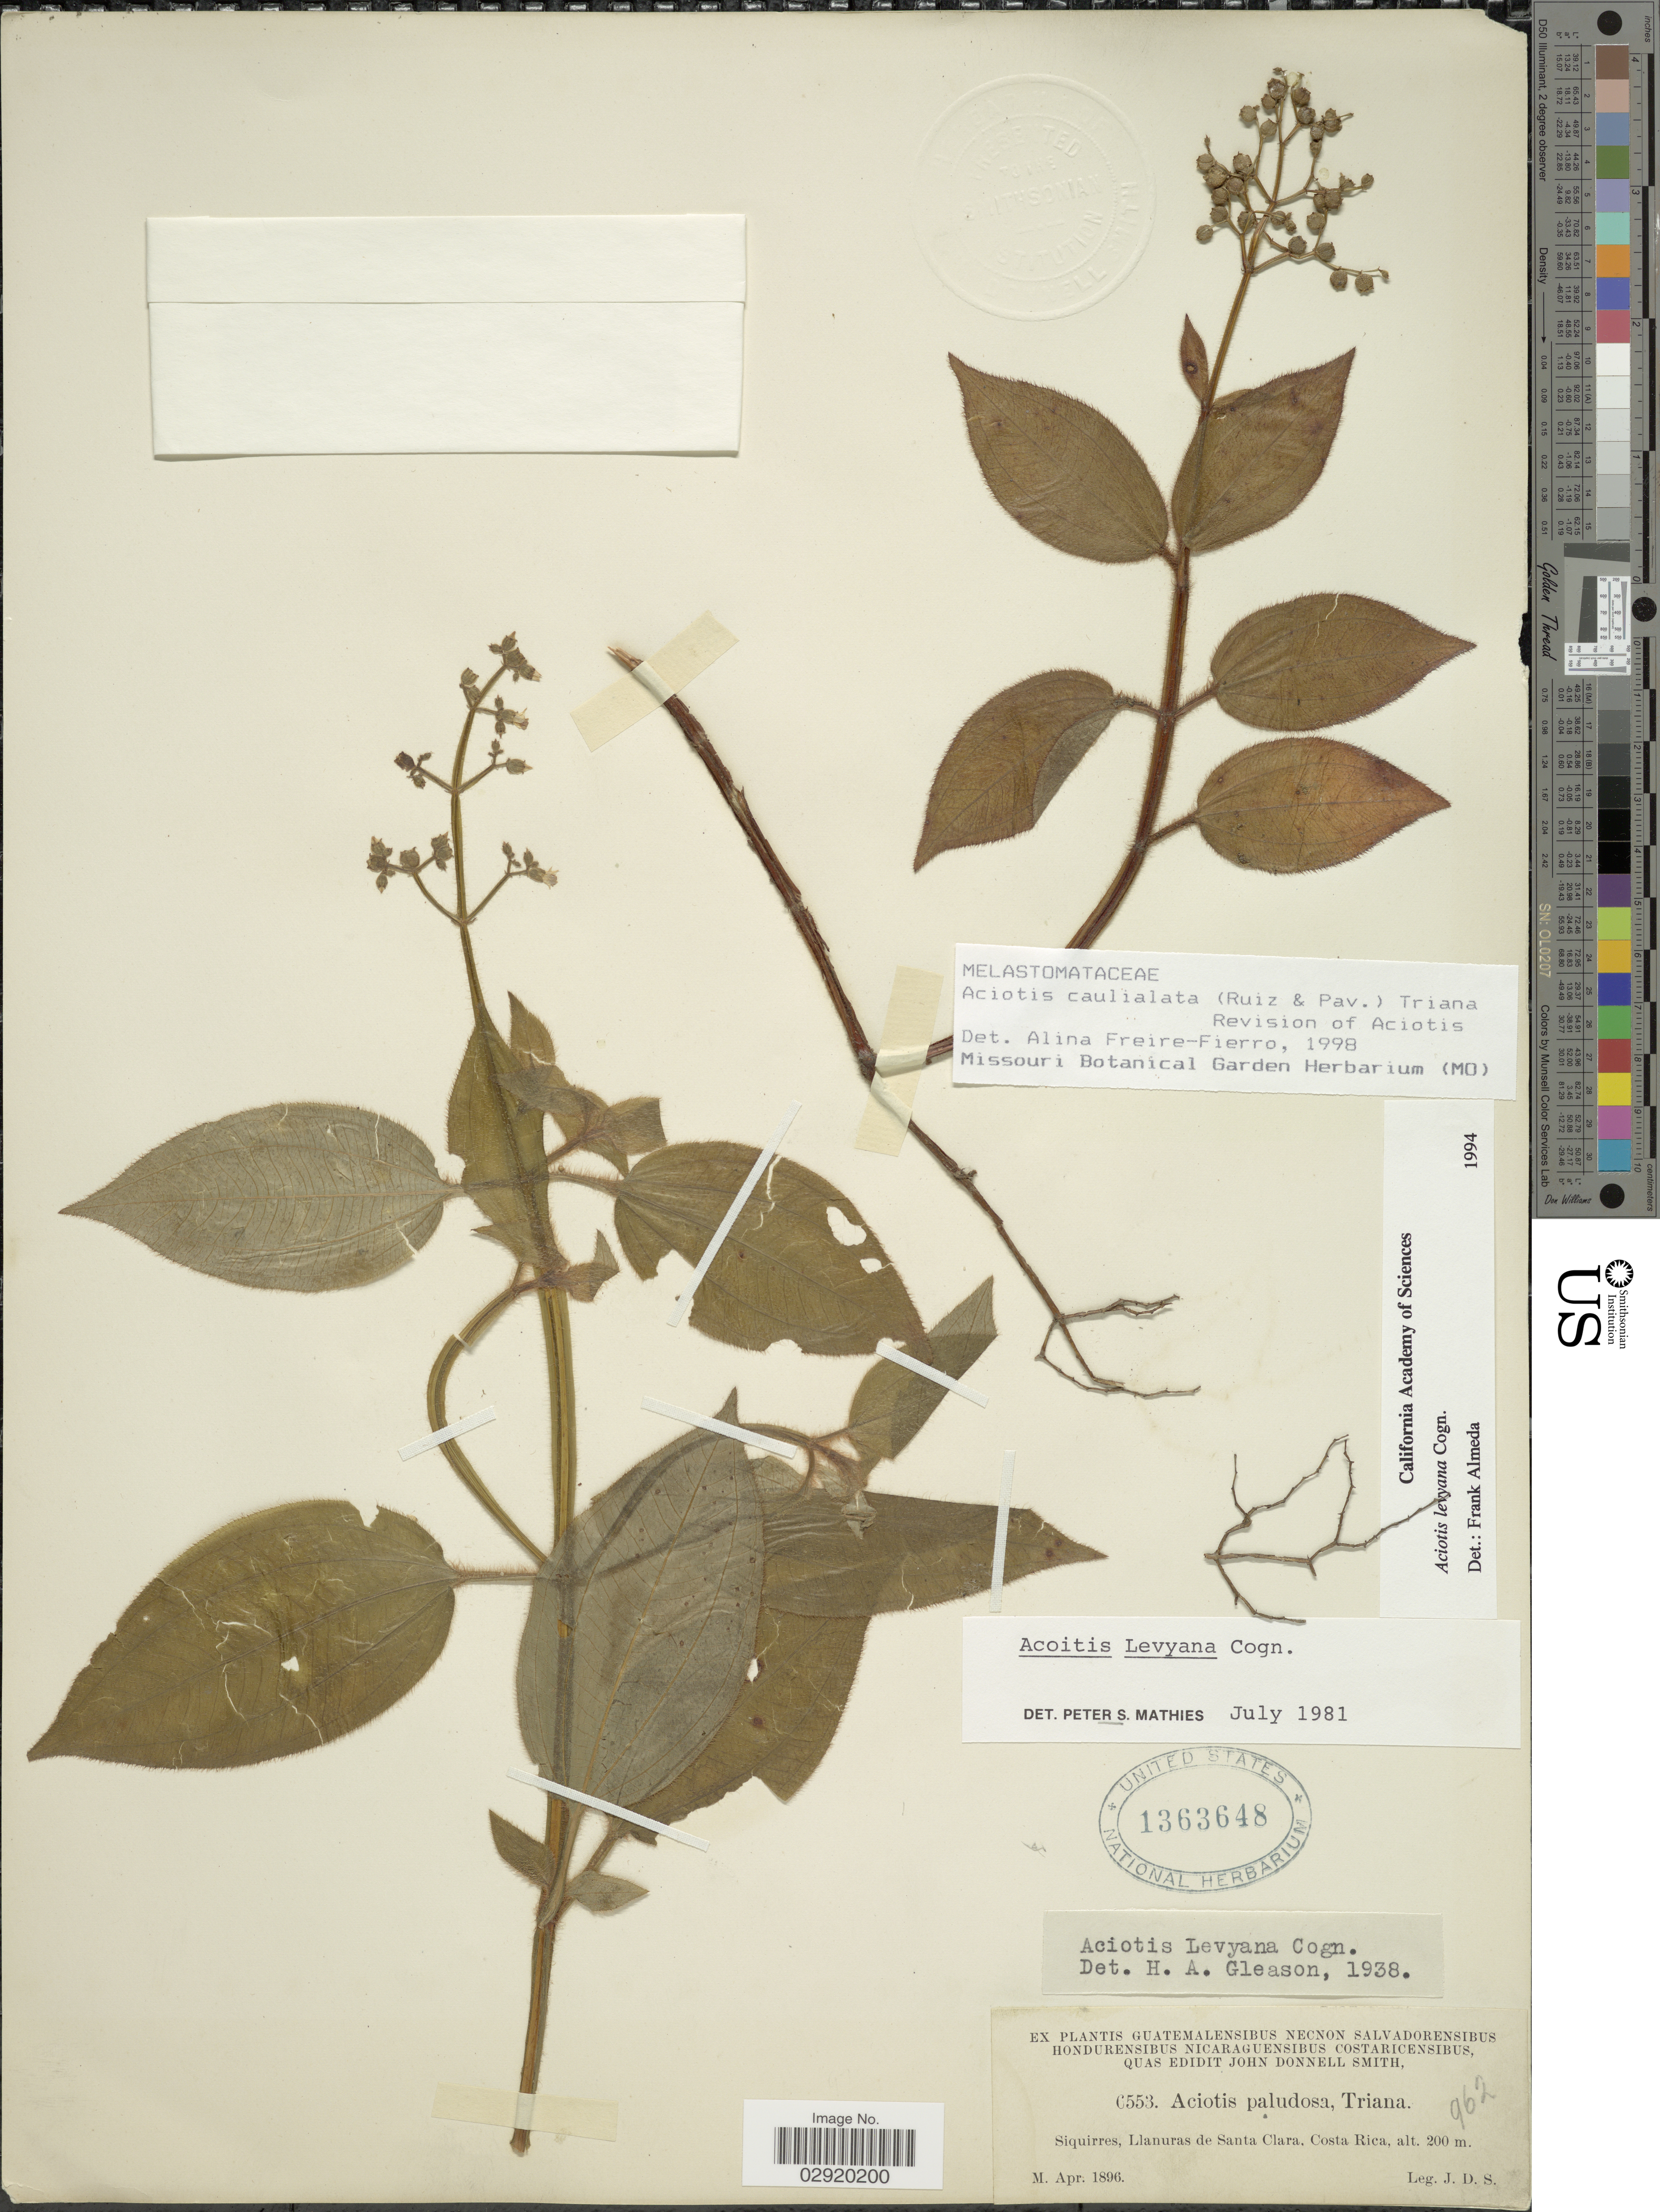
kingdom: Plantae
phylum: Tracheophyta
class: Magnoliopsida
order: Myrtales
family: Melastomataceae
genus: Aciotis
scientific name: Aciotis rubricaulis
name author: (Mart. ex DC.) Triana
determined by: Nunes da Silva, Diego, (RB), Jardim Botanico do Rio de Janeiro - Herbario (BRAZIL)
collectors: J. Donnell Smith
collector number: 6553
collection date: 1896-04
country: Costa Rica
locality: Siquirres, Llanuras de Santa Clara.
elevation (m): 200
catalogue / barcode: US 1363648